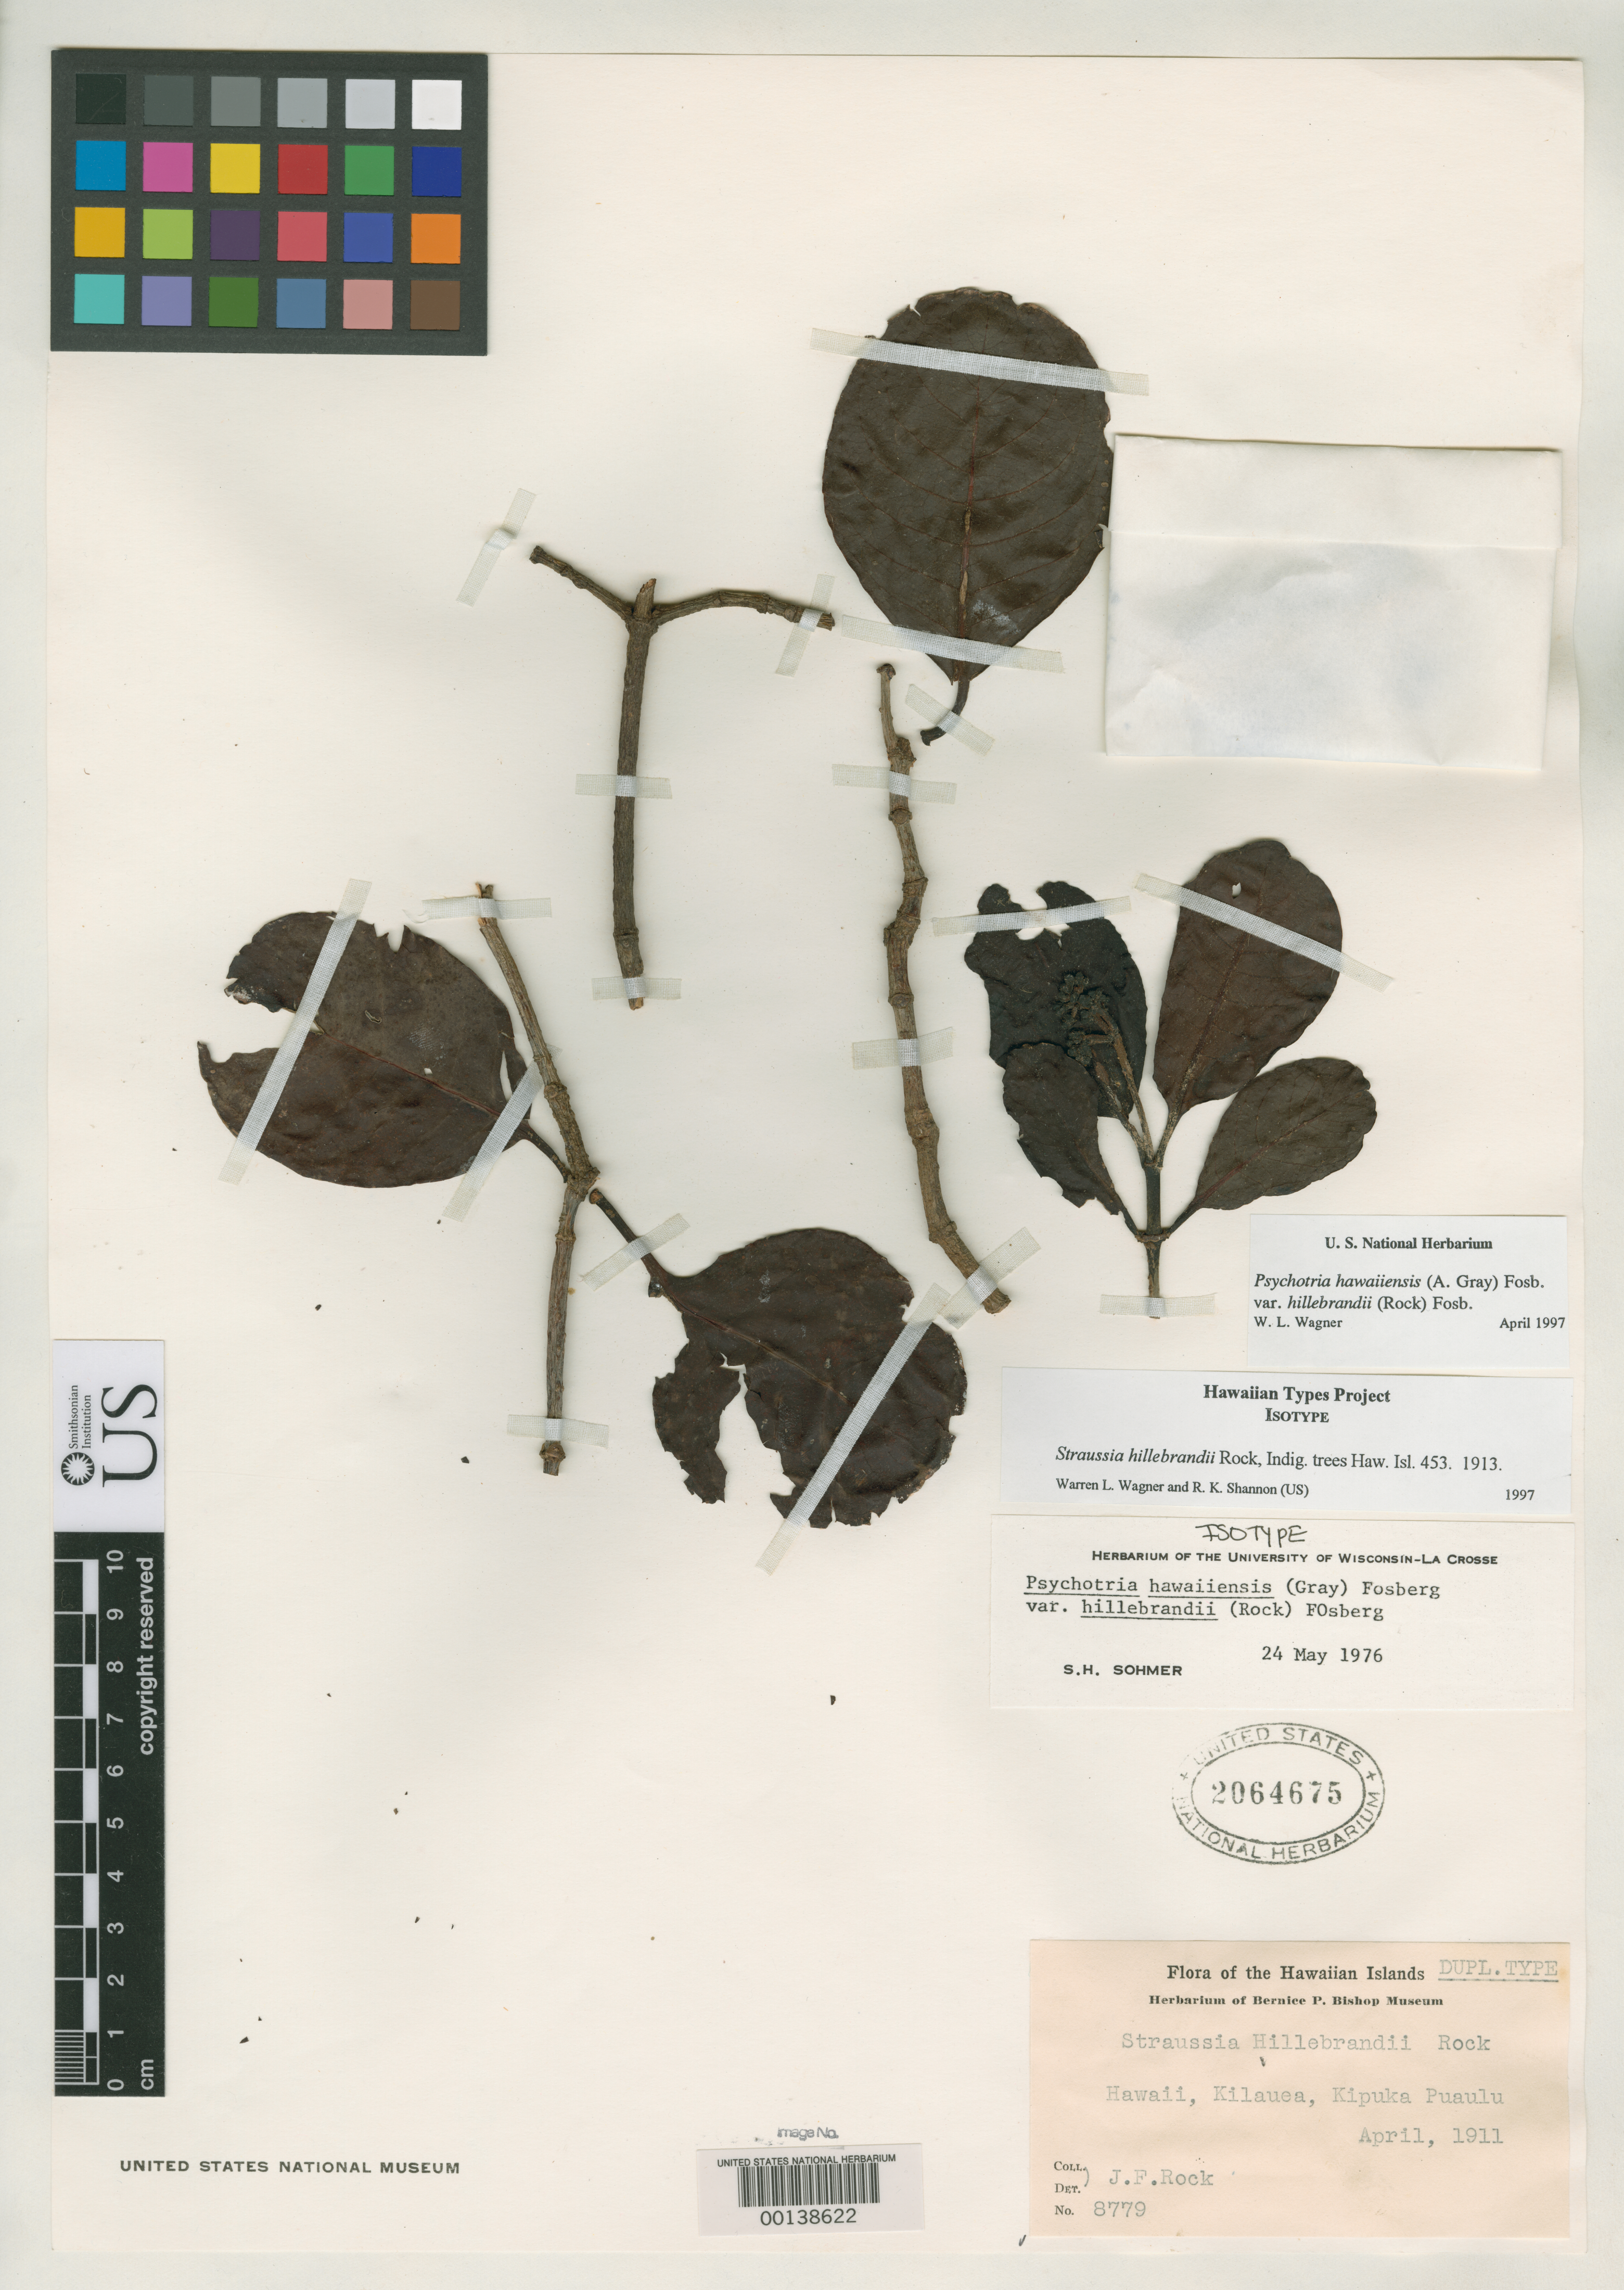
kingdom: Plantae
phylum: Tracheophyta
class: Magnoliopsida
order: Gentianales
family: Rubiaceae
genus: Straussia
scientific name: Straussia hillebrandii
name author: Rock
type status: Isotype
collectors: J. F. Rock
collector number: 8779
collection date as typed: Apr 1911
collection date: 1911-04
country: United States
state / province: Hawaii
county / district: Hawaii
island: Hawaii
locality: Kilauea, Pipuka Puaulu.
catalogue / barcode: US 2064675